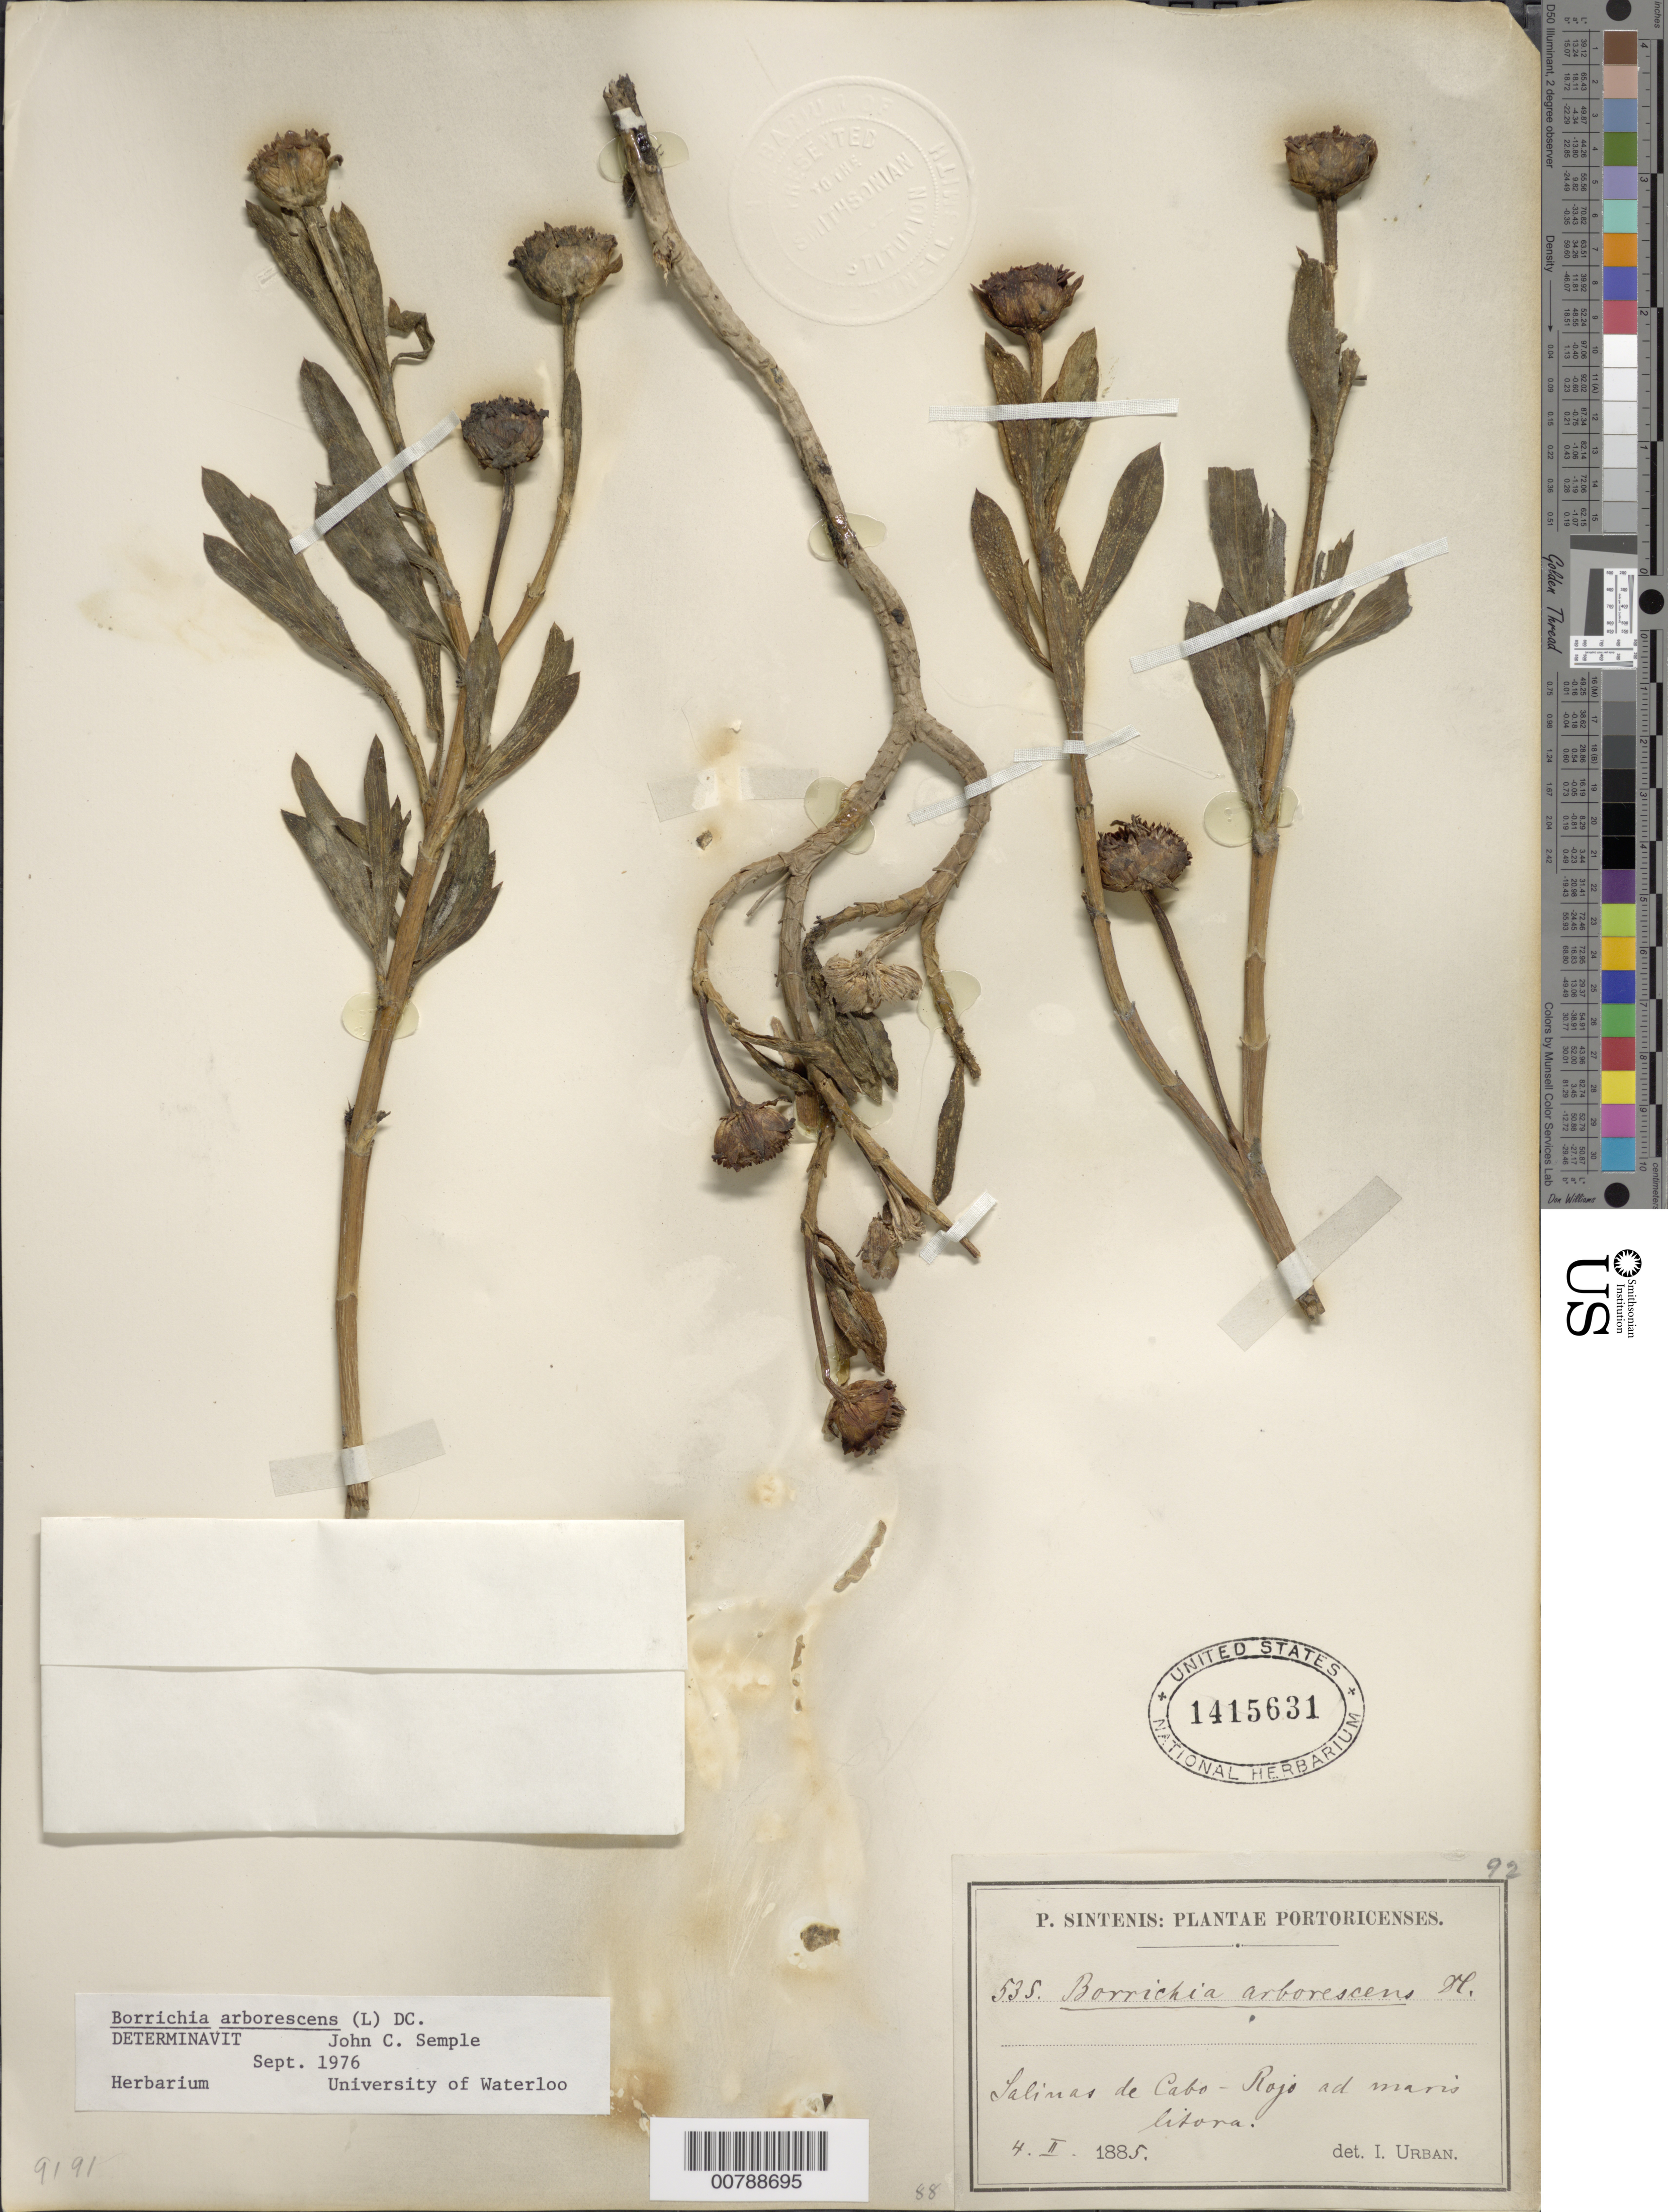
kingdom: Plantae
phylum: Tracheophyta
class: Magnoliopsida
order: Asterales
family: Asteraceae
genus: Borrichia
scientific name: Borrichia arborescens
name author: (L.) DC.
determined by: Semple, J. C.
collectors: P. Sintenis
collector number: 535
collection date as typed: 04 Feb 1885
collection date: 1885-02-04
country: Puerto Rico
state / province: Cabo Rojo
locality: Salinas de Cabo Rojo ad maris litora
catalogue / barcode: US 1415631